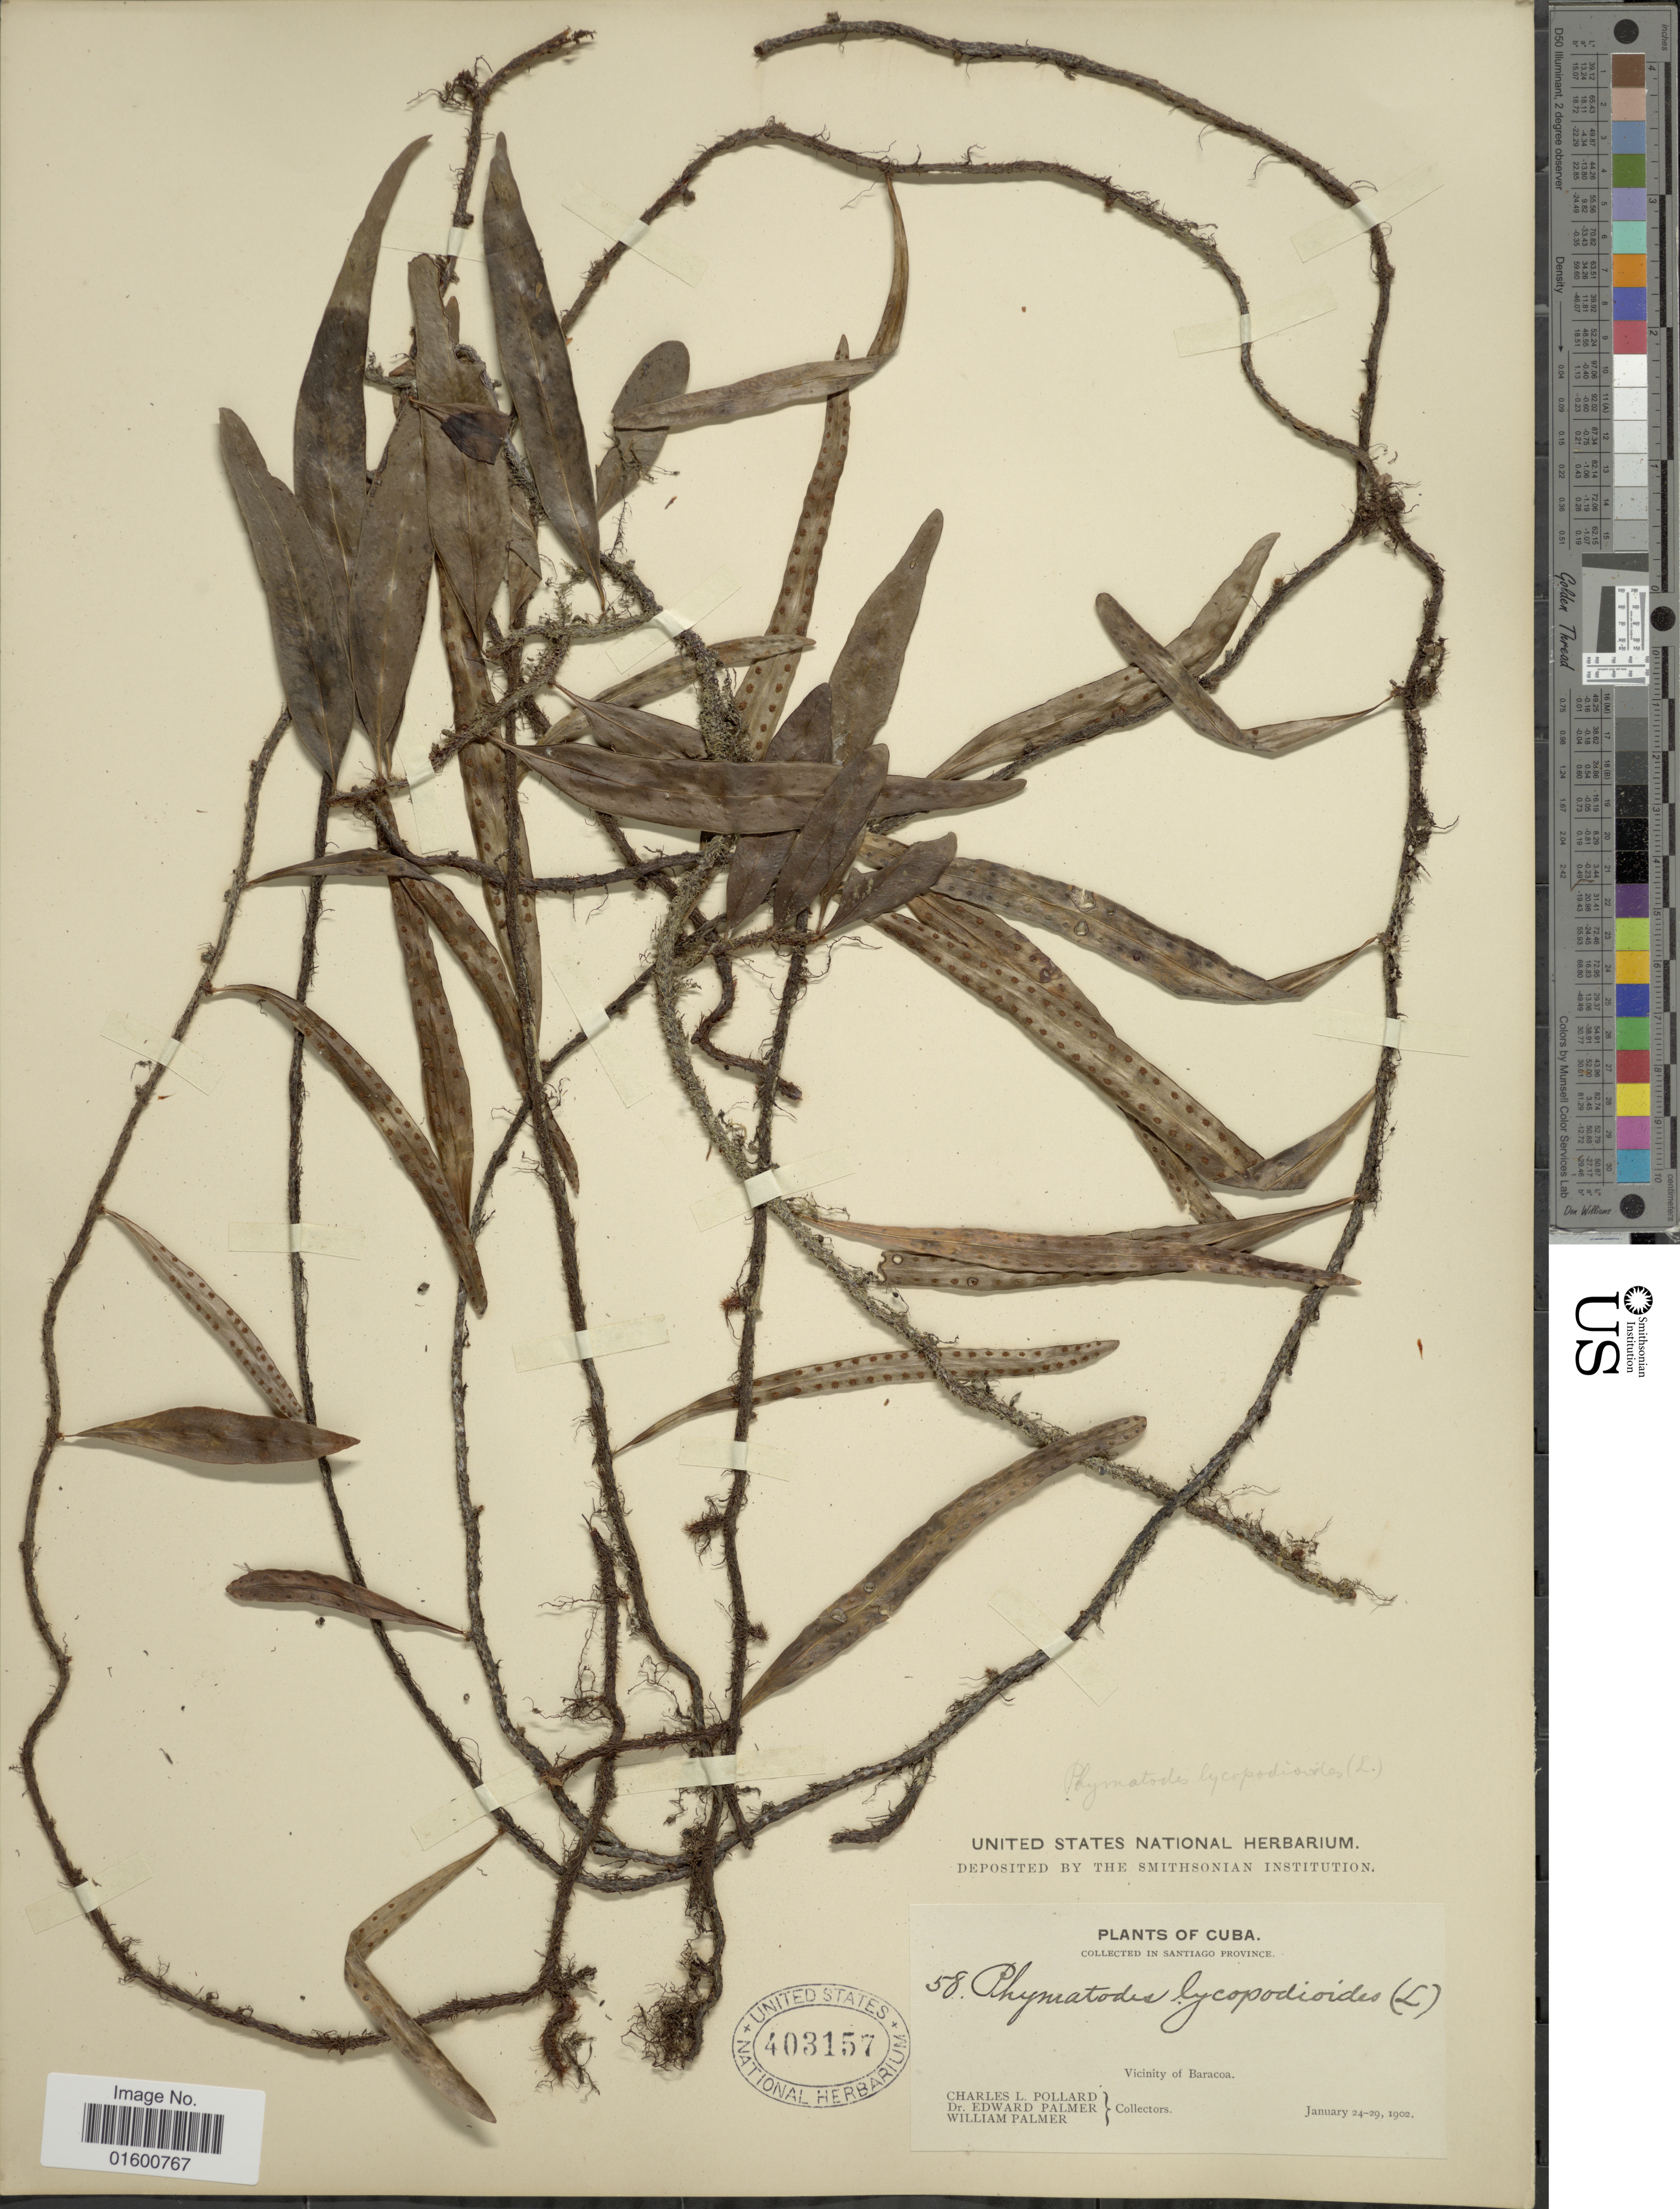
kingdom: Plantae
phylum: Tracheophyta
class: Polypodiopsida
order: Polypodiales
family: Polypodiaceae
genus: Microgramma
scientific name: Microgramma lycopodioides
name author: (L.) Copel.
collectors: C. L. Pollard, E. Palmer & W. Palmer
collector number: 58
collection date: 1902-01-24/1902-01-29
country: Cuba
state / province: Santiago de Cuba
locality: Santiago Province, Vicinity of Baracoa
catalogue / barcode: US 403157